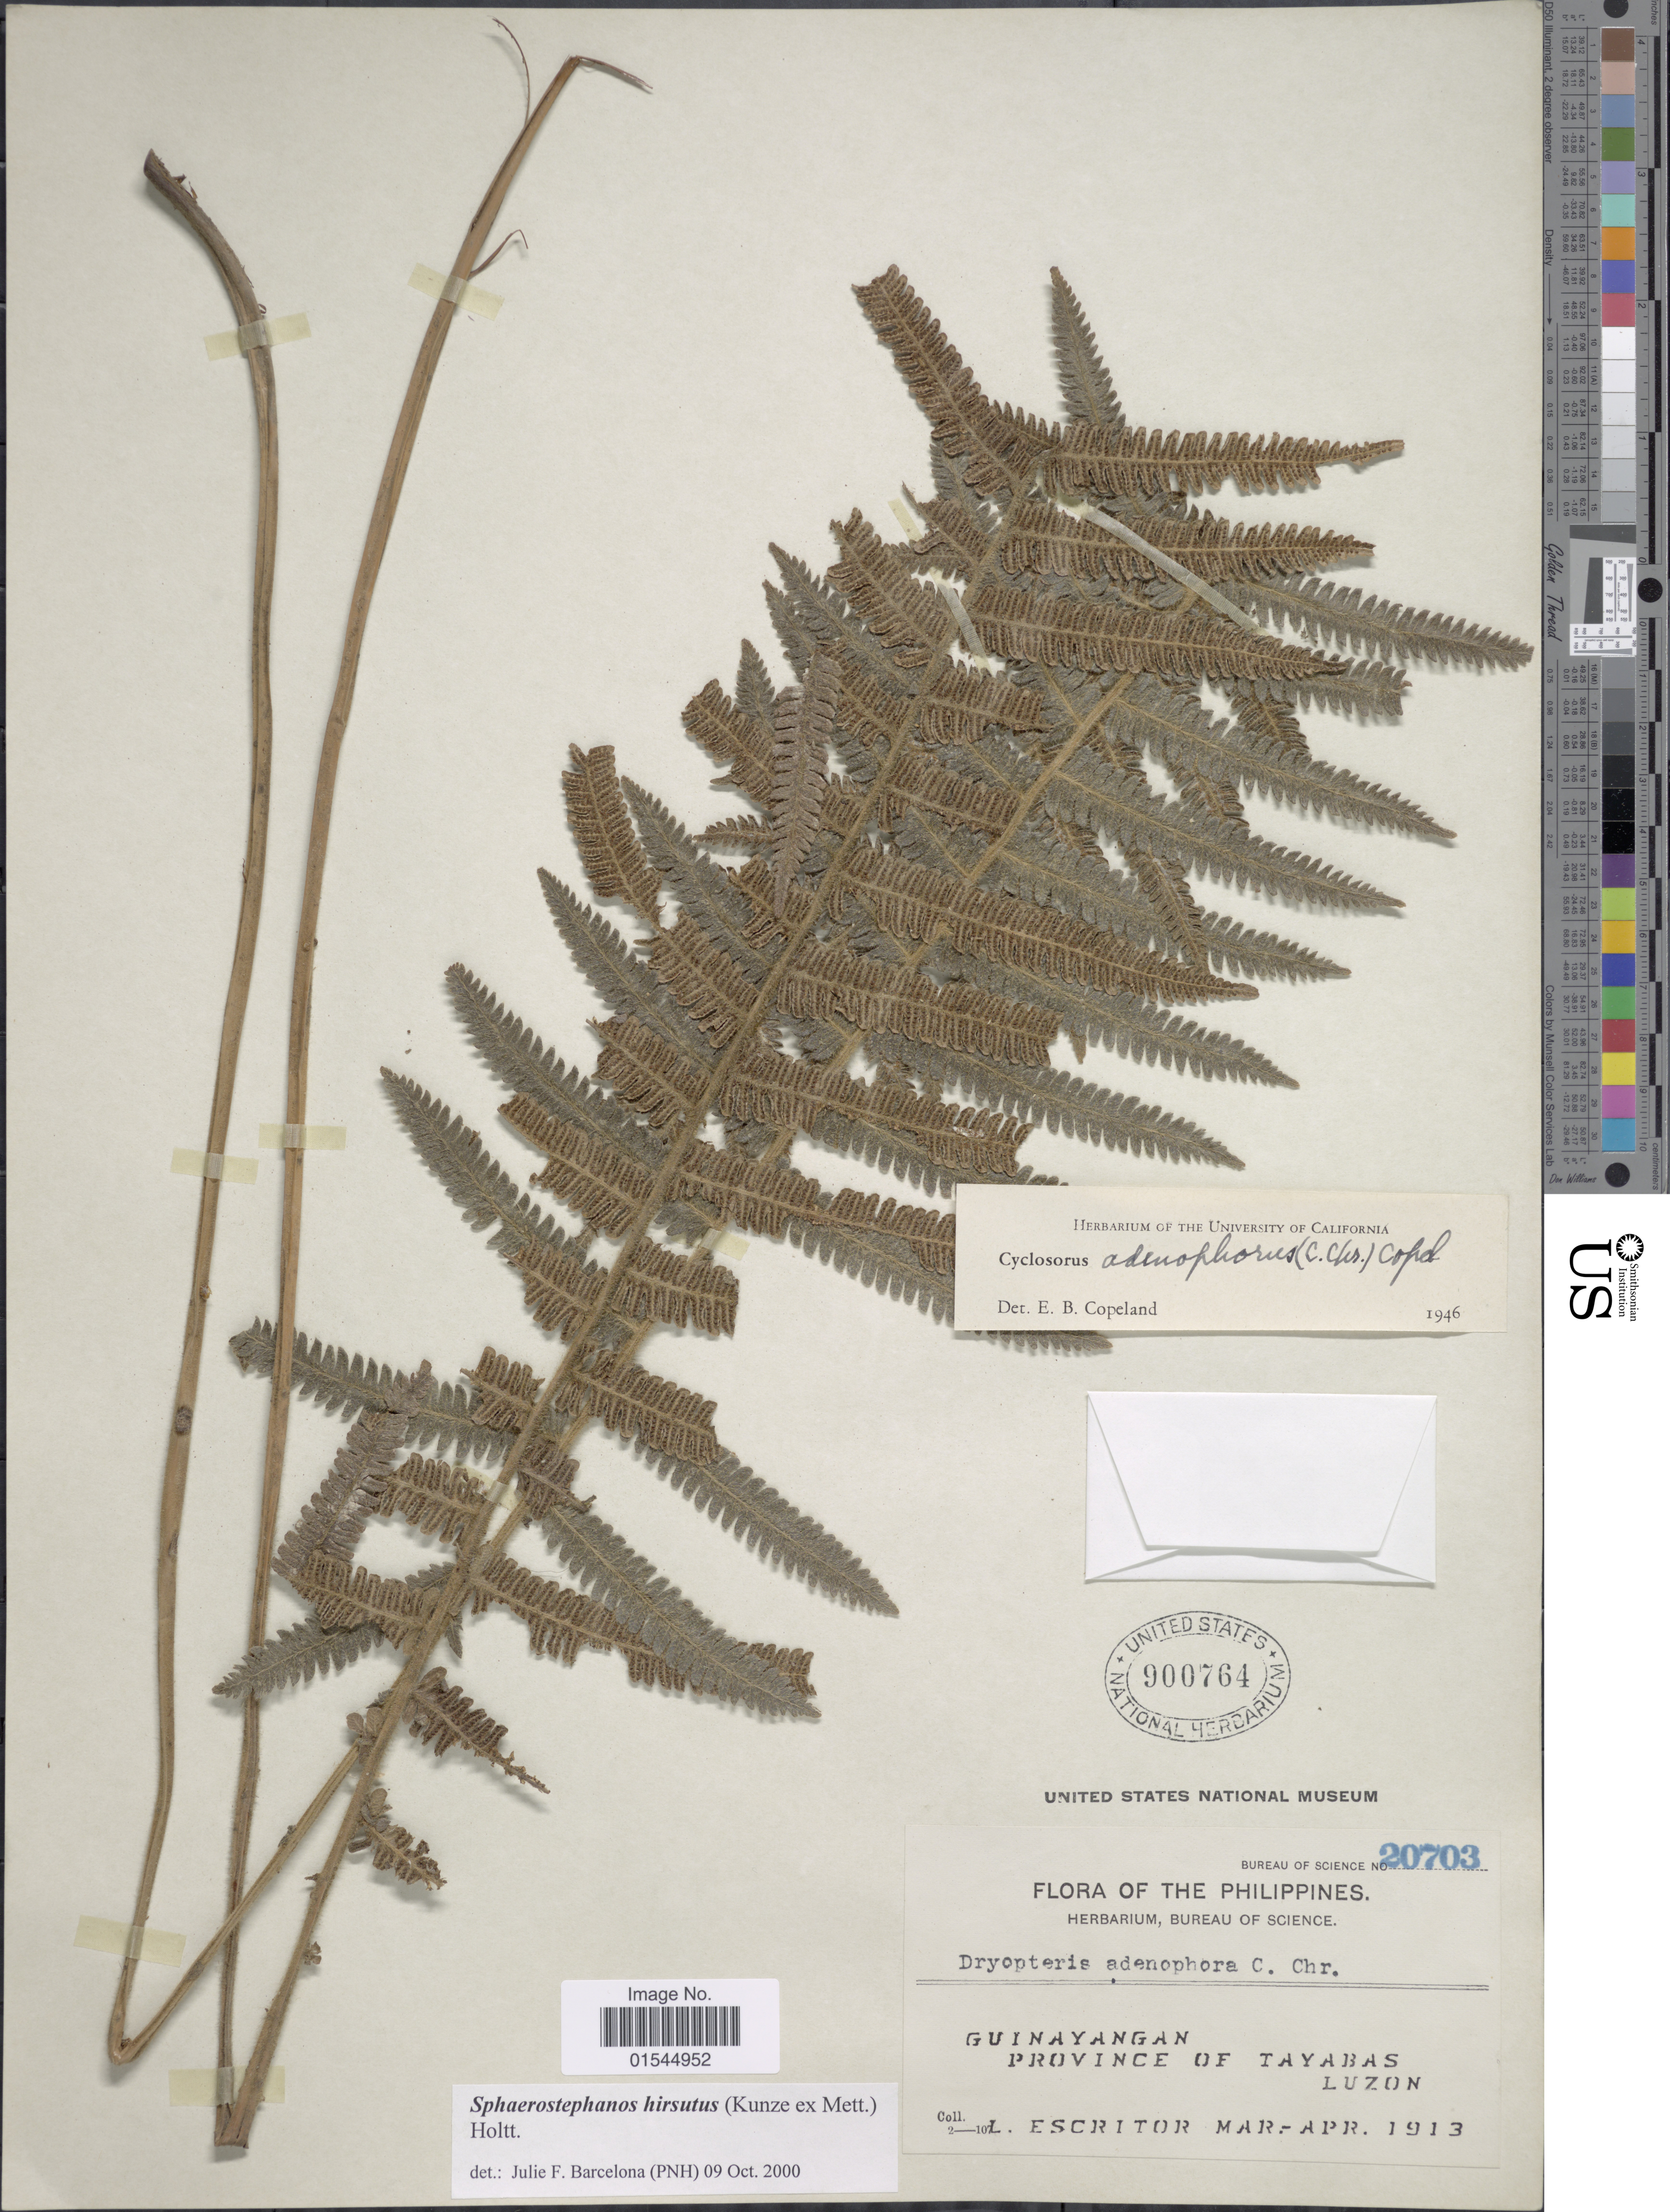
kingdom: Plantae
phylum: Tracheophyta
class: Polypodiopsida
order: Polypodiales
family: Thelypteridaceae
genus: Sphaerostephanos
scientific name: Sphaerostephanos hirsutus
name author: (Kunze ex Mett.) Holttum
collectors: L. Escritor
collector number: Bureau of Science 20703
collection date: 1913-03/1913-04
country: Philippines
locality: Guinayangan, Province of Tayabas, Luzon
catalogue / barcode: US 900764